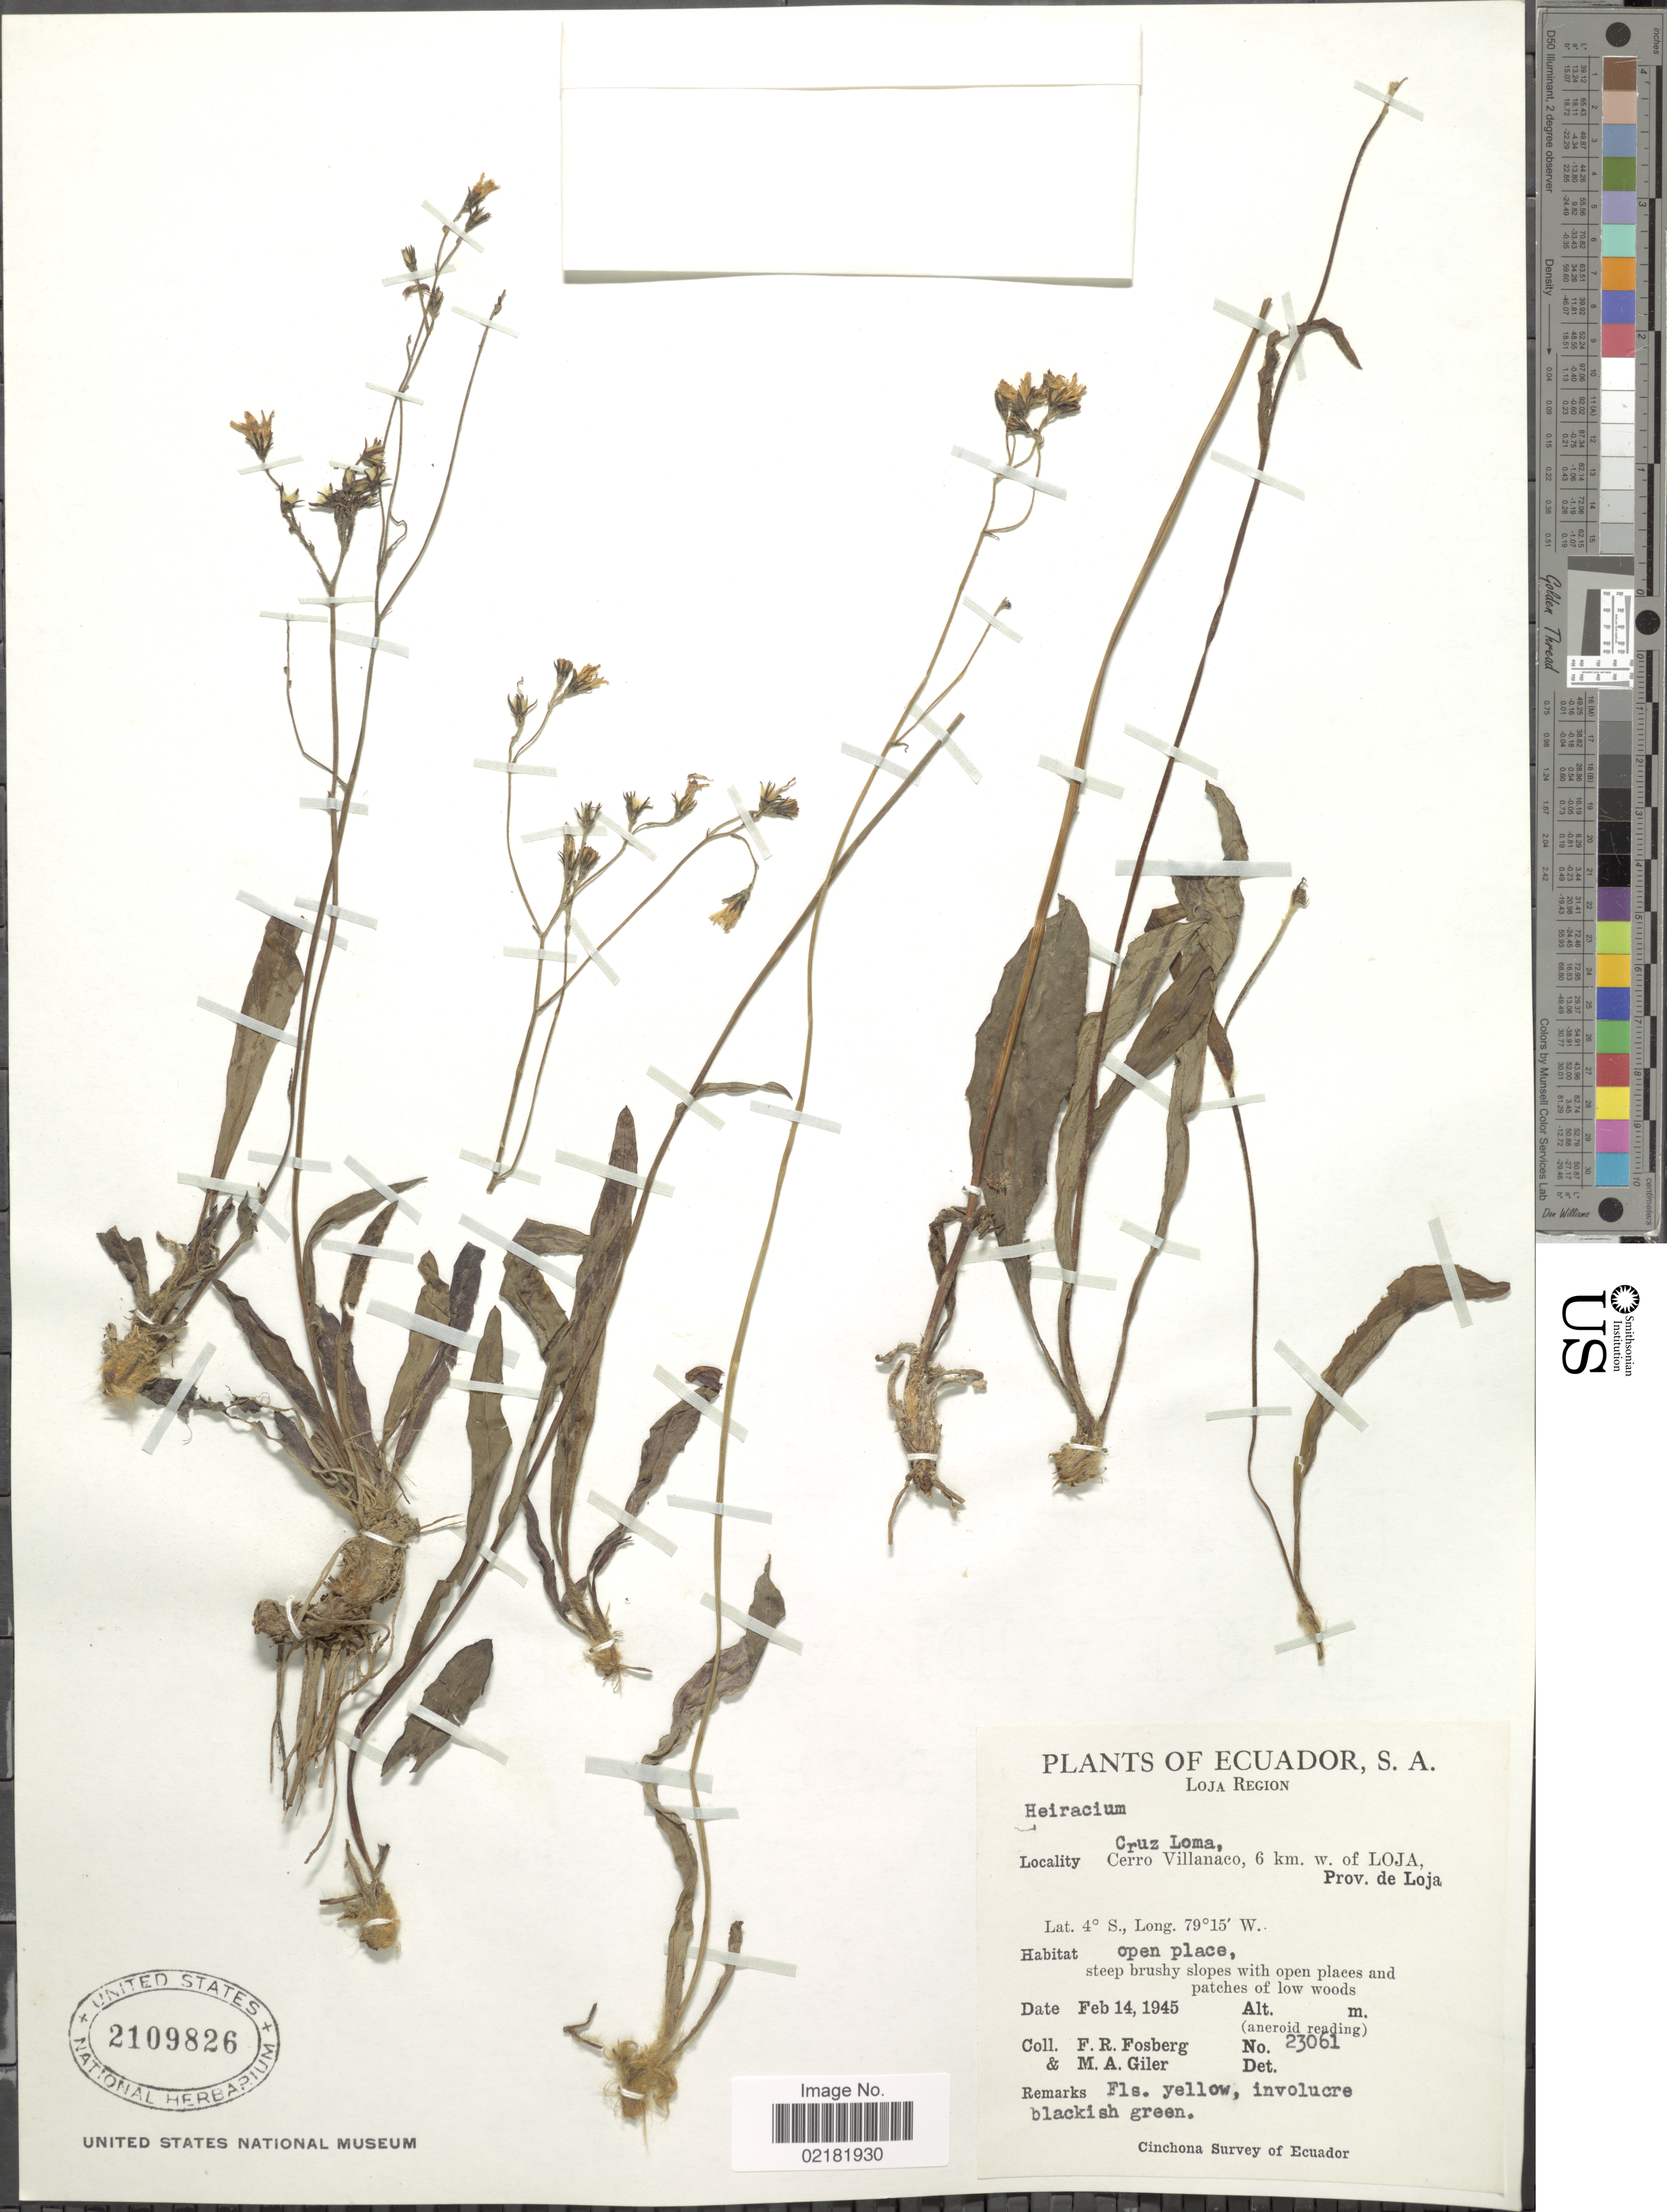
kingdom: Plantae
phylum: Tracheophyta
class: Magnoliopsida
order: Asterales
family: Asteraceae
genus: Hieracium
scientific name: Hieracium repandulare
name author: Druce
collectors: F. R. Fosberg & M. Giler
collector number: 23061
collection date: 1945-02-14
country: Ecuador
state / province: Loja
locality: Loja Region, Cruz Loma, Cerro Villanaco, 6 km. w. of Loja, open place.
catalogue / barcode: US 2109826